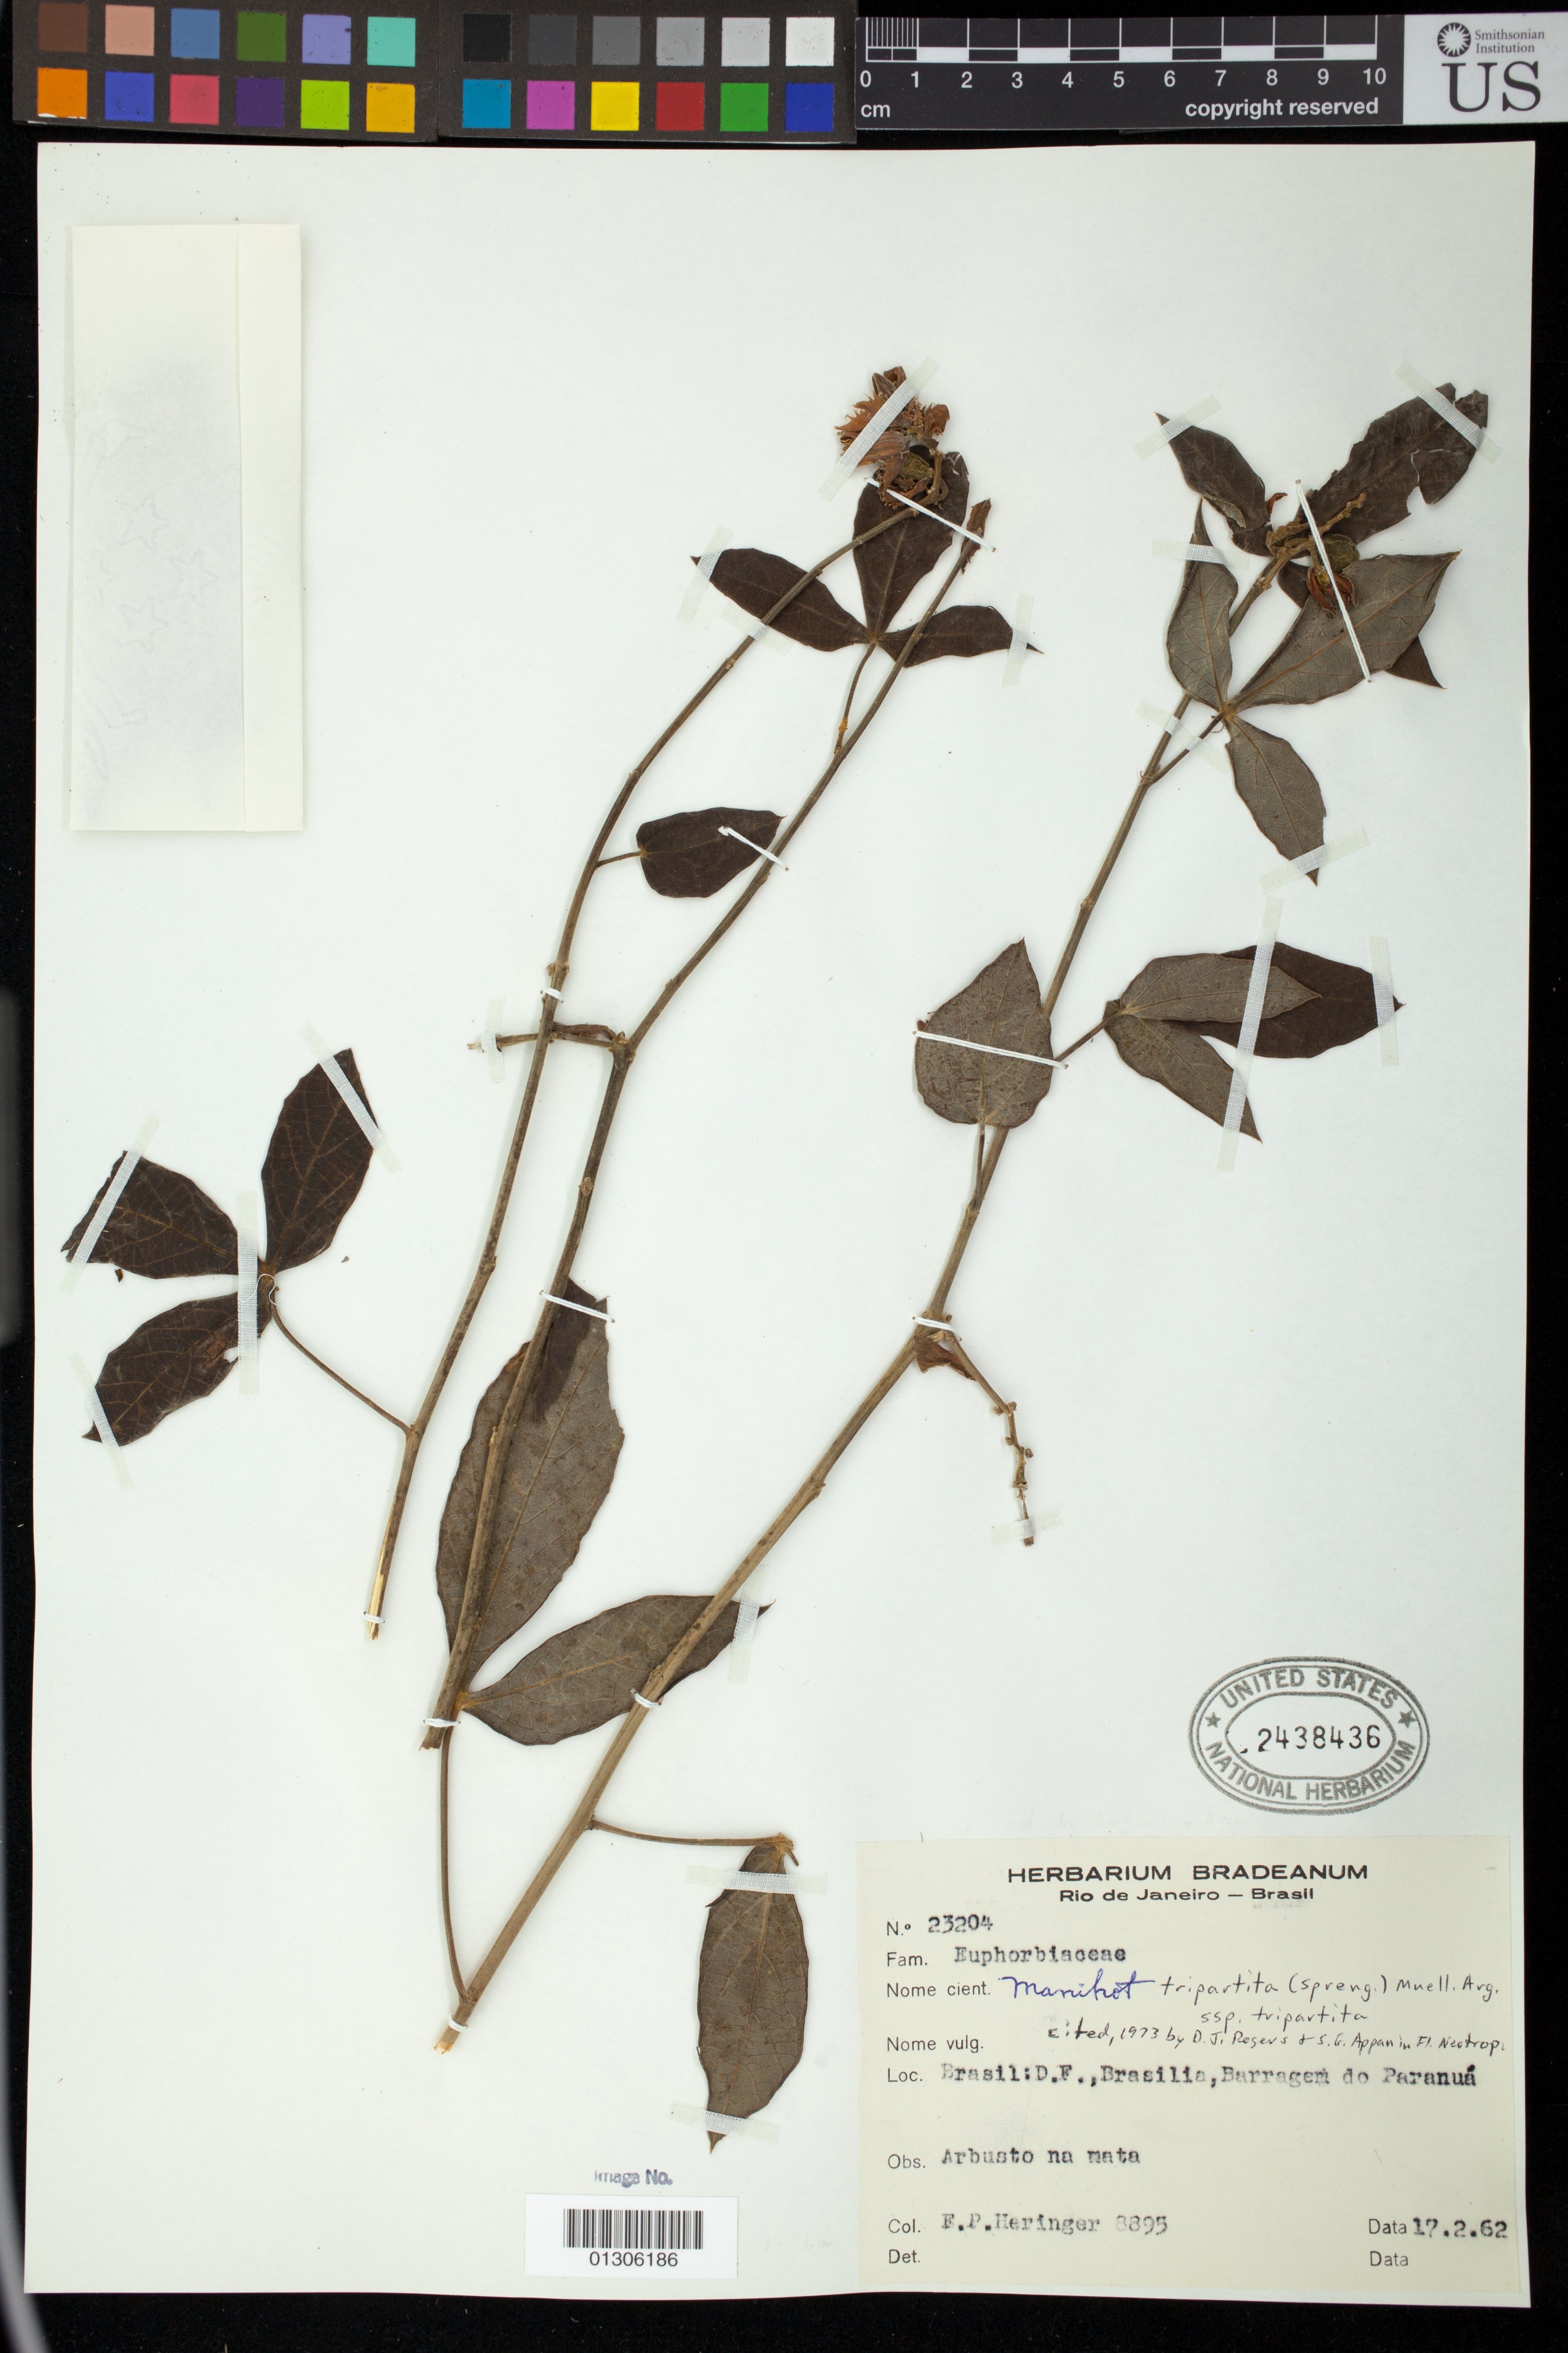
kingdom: Plantae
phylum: Tracheophyta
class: Magnoliopsida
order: Malpighiales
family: Euphorbiaceae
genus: Manihot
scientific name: Manihot tripartita subsp. tripartita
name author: (Spreng.) Müll. Arg.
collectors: E. P. Heringer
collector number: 8895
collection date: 1962-02-17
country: Brazil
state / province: Distrito Federal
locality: Brasilia, Barragem do Paranua (Paranoá)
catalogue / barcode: US 2438436